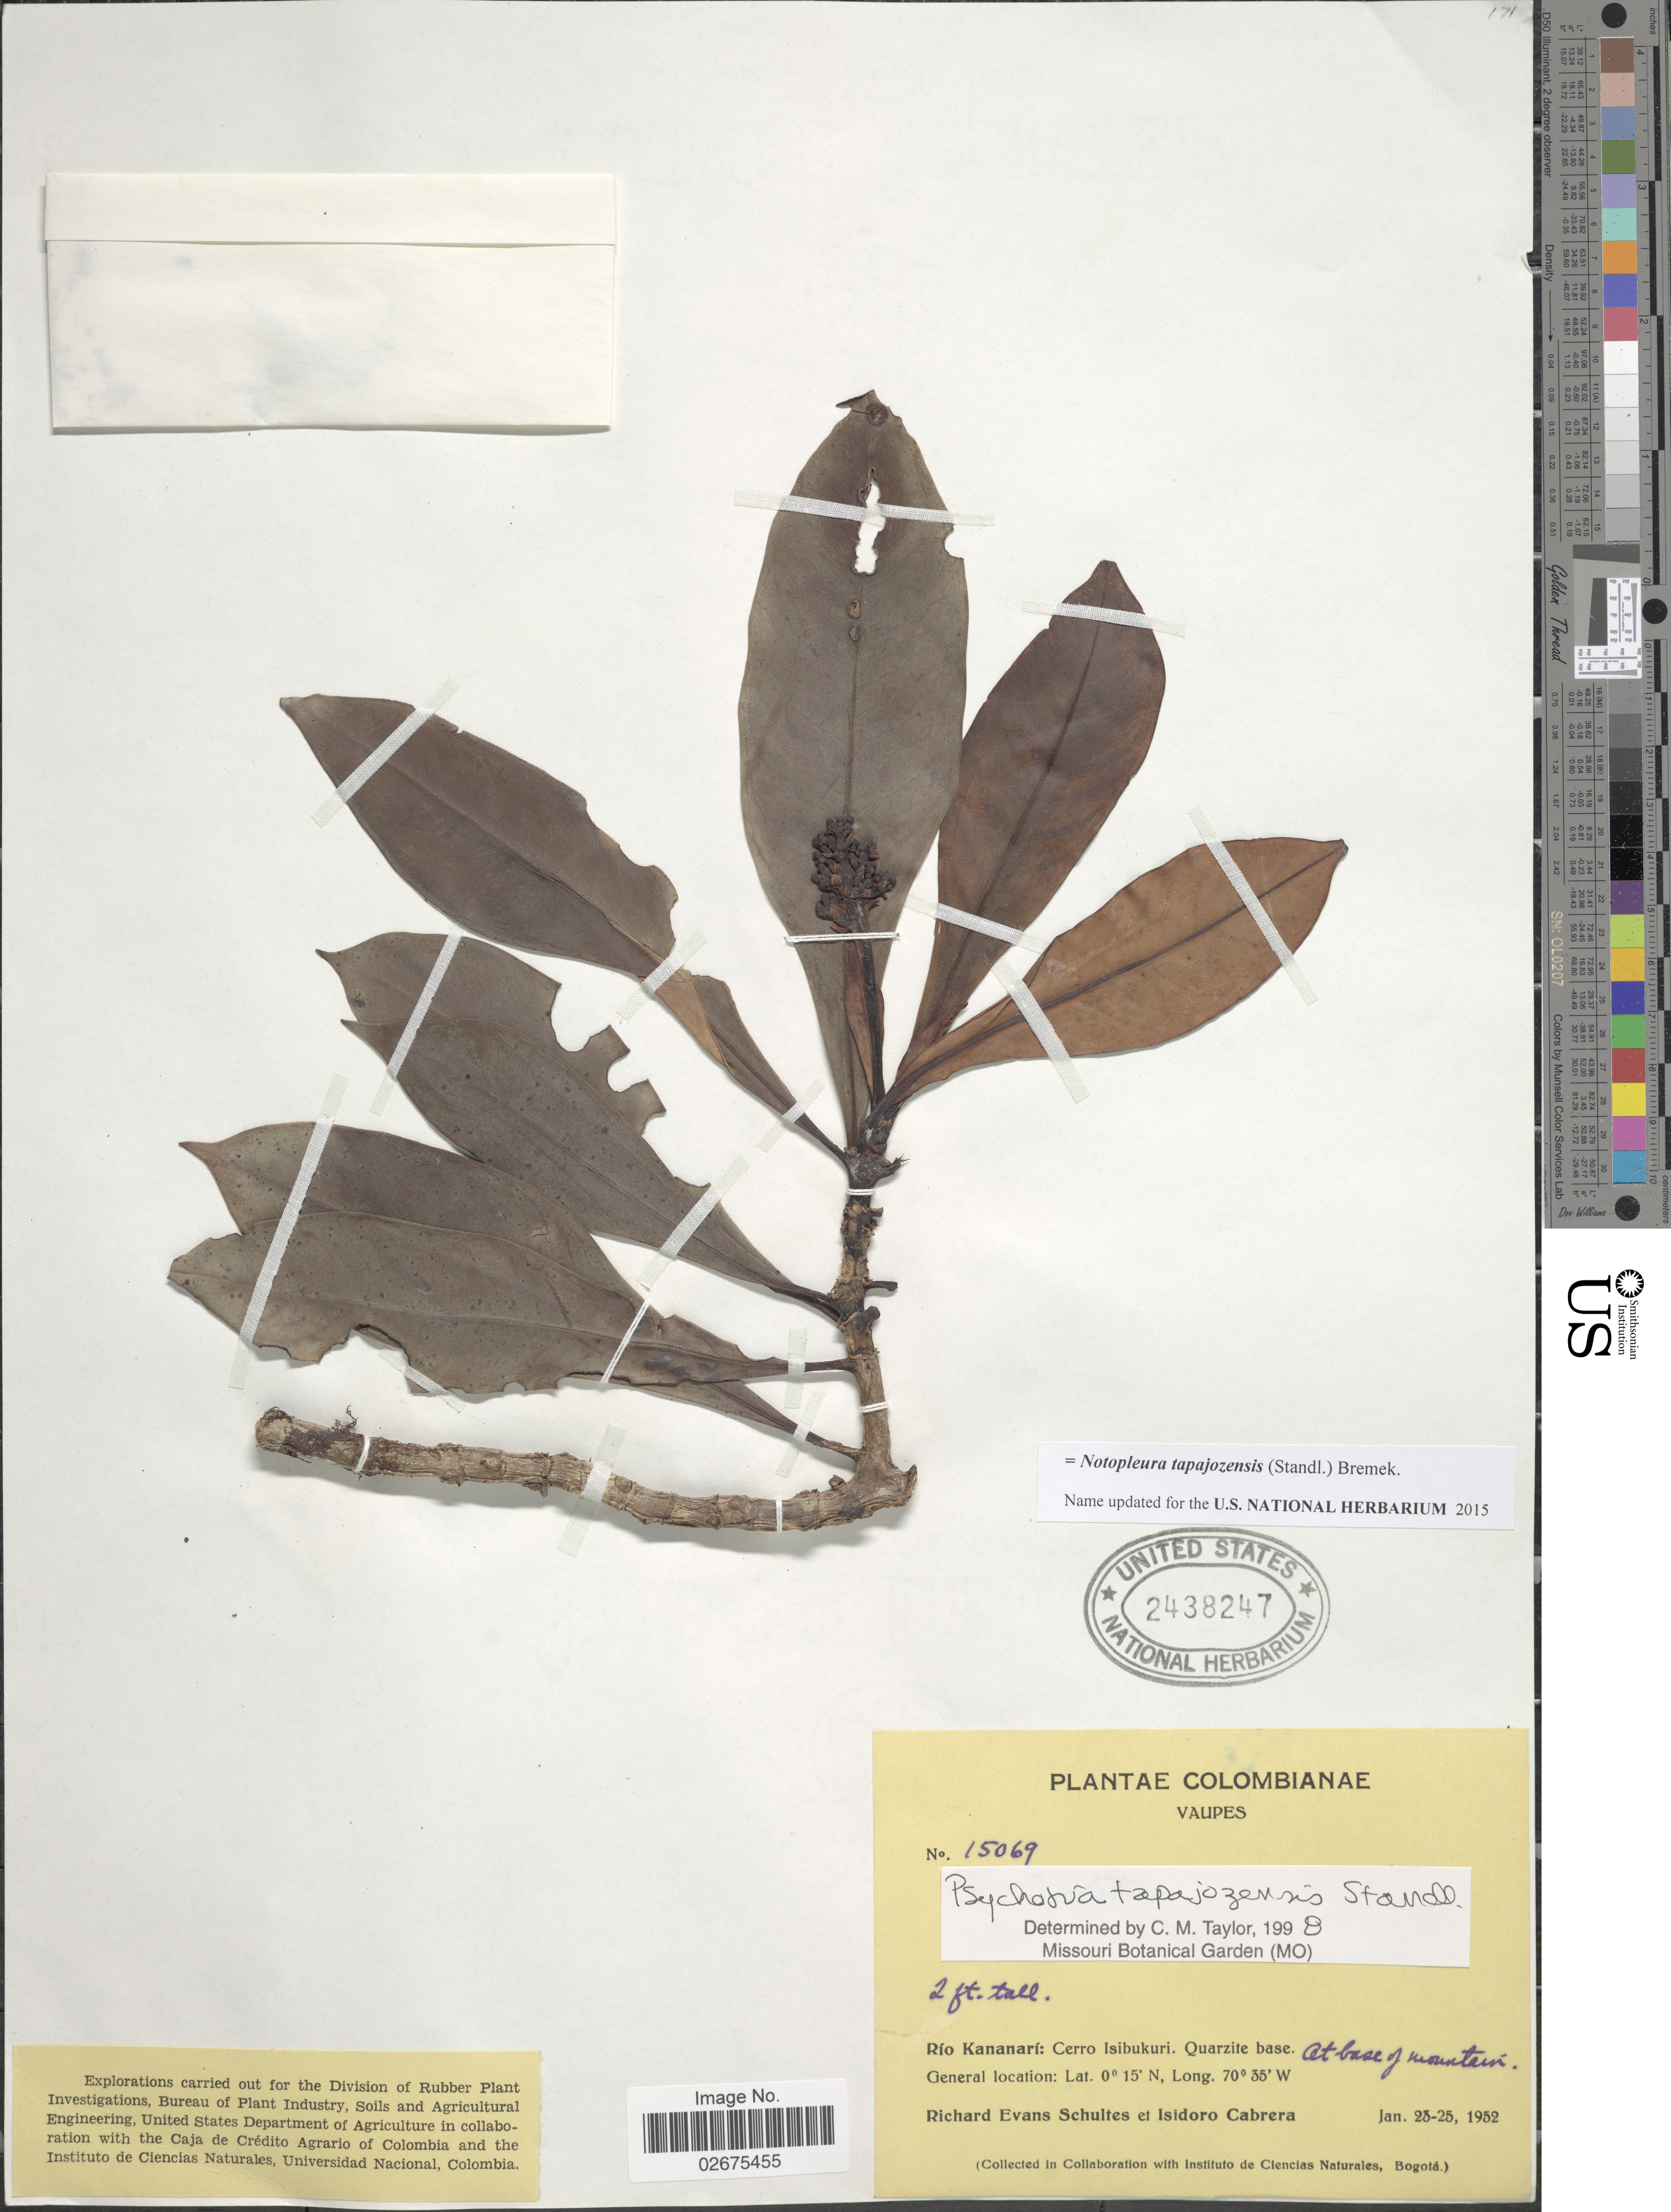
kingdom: Plantae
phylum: Tracheophyta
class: Magnoliopsida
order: Gentianales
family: Rubiaceae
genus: Notopleura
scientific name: Notopleura tapajozensis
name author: (Standl.) Bremek.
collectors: R. E. Schultes & I. Cabrera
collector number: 15069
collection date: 1952-01-23/1952-01-25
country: Colombia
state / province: Vaupés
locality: Rio Kananari: Cerro Ishibukuri, at base of mountain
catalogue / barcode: US 2438247